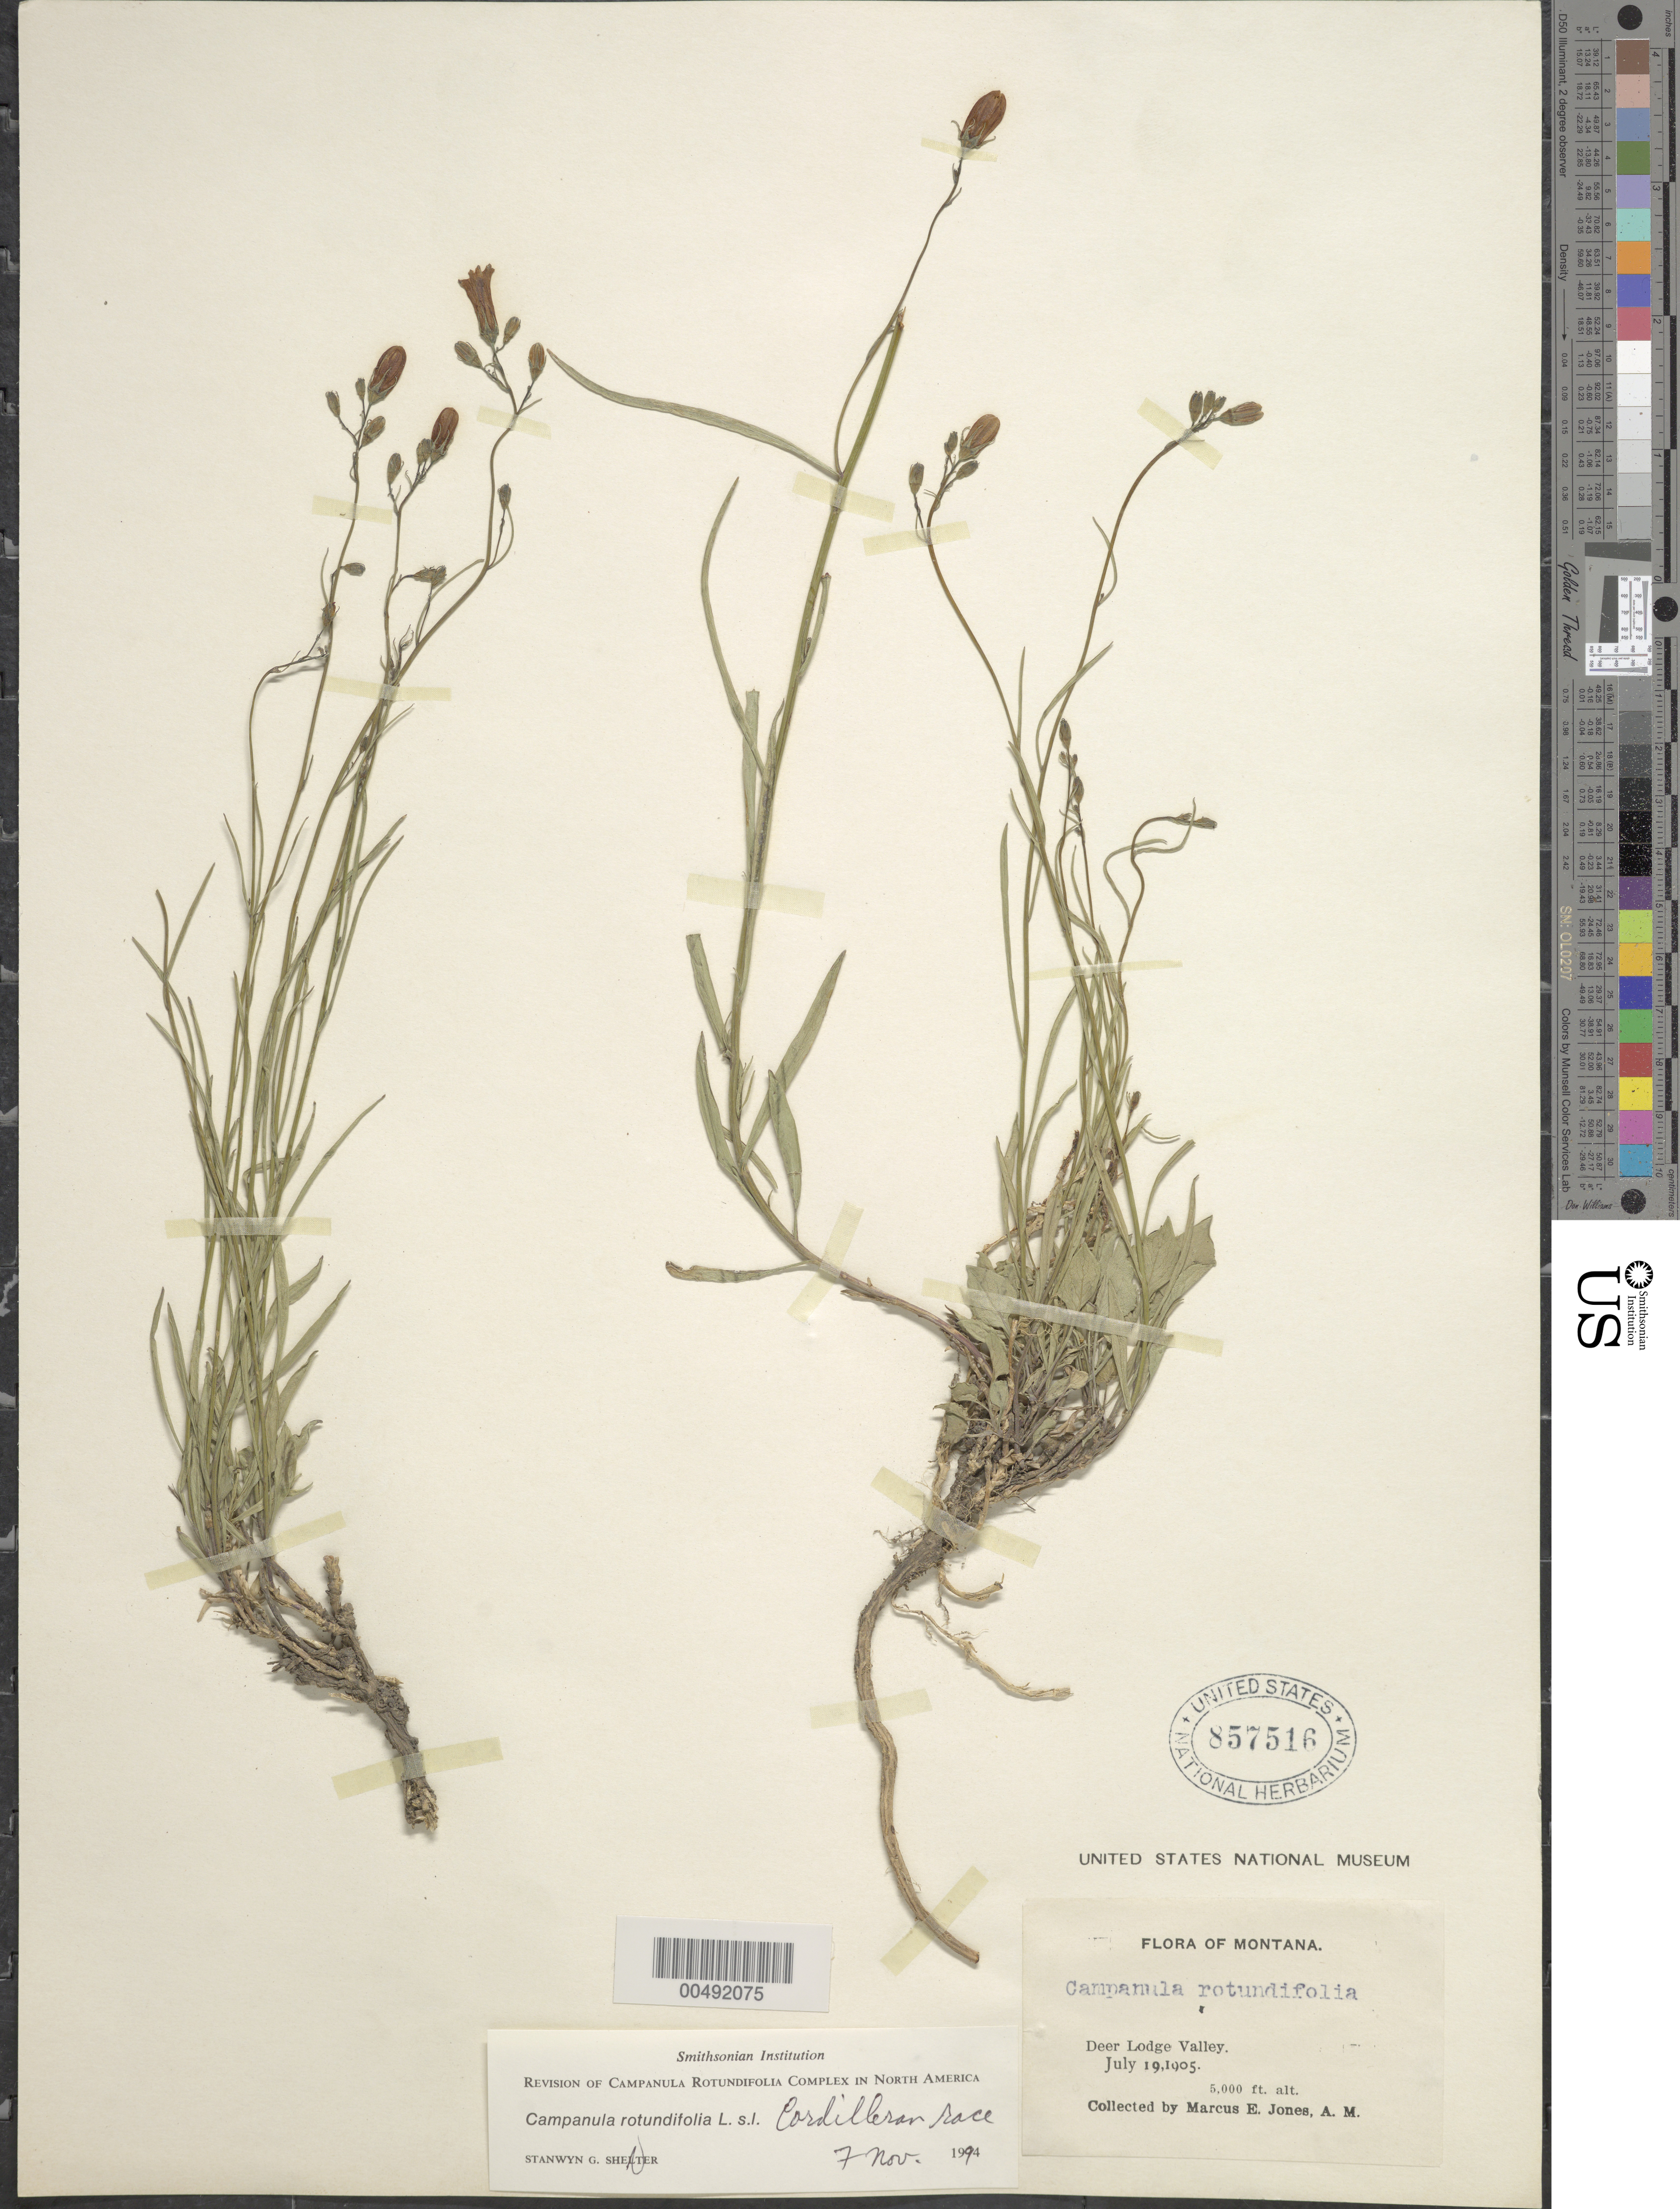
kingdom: Plantae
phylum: Tracheophyta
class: Magnoliopsida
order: Asterales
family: Campanulaceae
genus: Campanula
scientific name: Campanula rotundifolia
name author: L.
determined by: Shetler, Stanwyn G., (US), NMNH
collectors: M. E. Jones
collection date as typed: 19 Jul 1905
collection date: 1905-07-19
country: United States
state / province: Montana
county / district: Powell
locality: Deer Lodge Valley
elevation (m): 1524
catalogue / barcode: US 857516